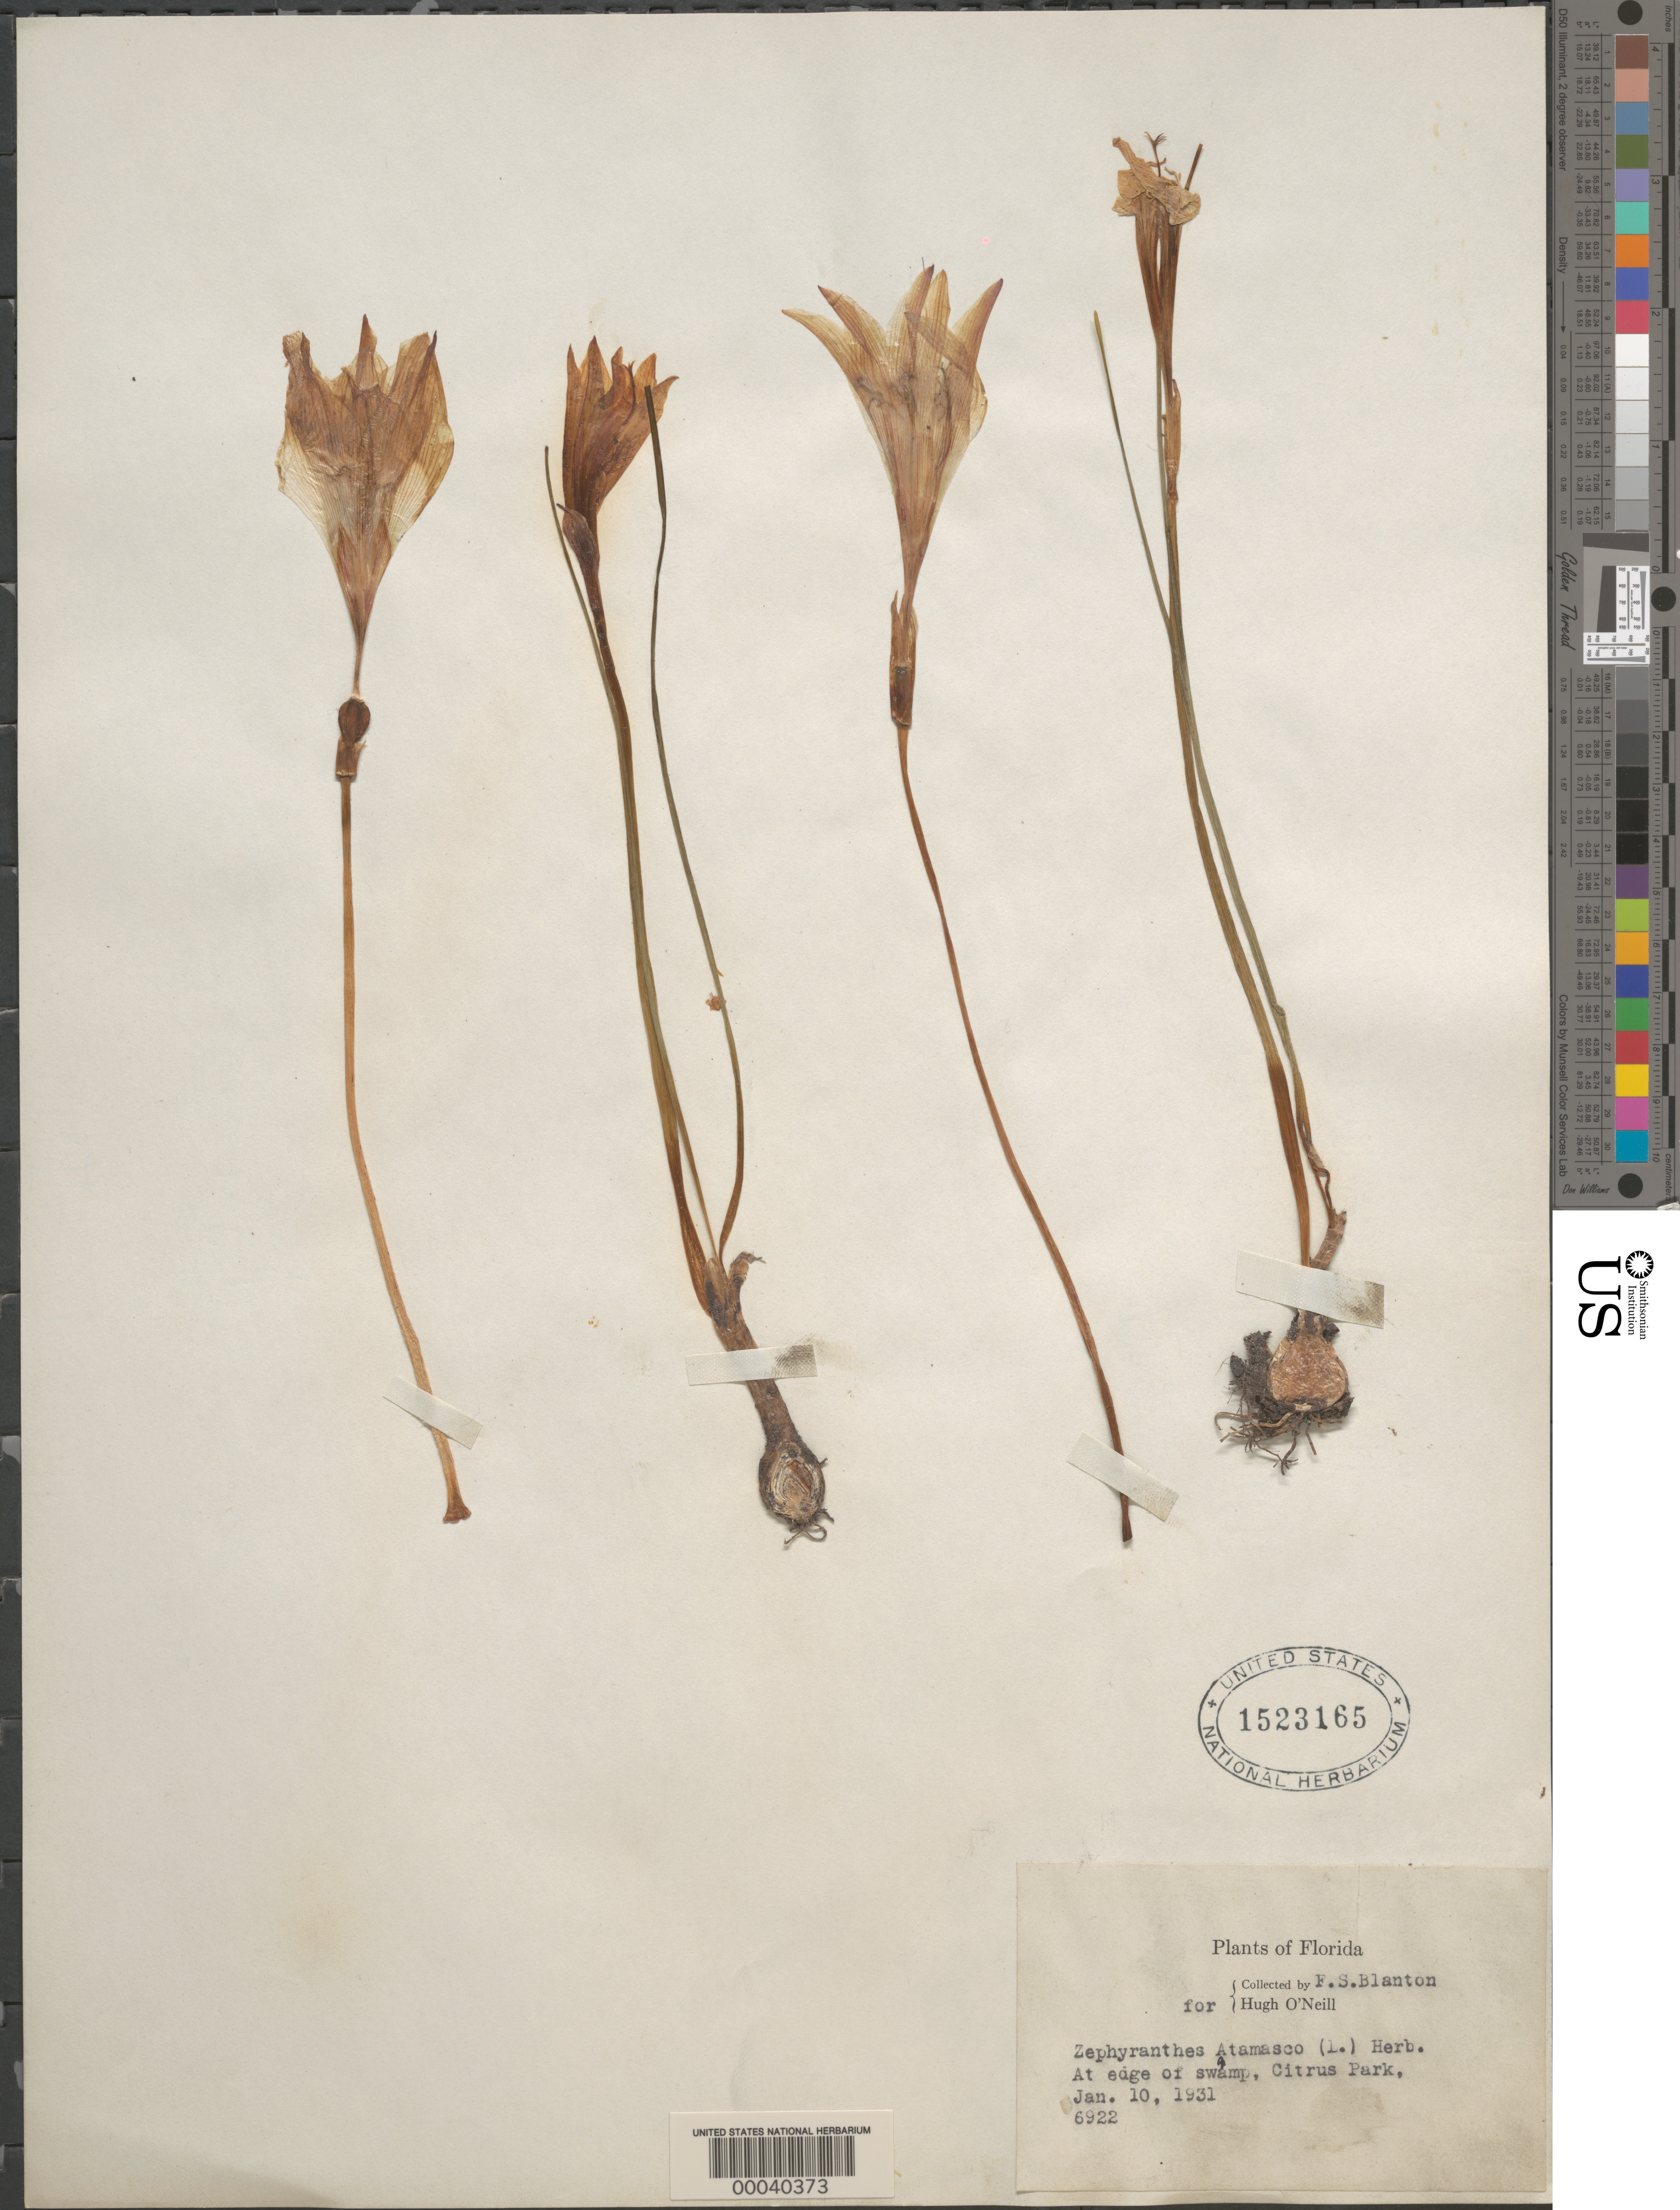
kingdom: Plantae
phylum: Tracheophyta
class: Liliopsida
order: Asparagales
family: Amaryllidaceae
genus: Zephyranthes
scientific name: Zephyranthes atamasco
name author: (L.) Herb.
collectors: F. S. Blanton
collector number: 6922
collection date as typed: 10 Jan 1931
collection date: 1931-01-10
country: United States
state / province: Florida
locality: Citrus park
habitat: At edge of swamp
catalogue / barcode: US 1523165